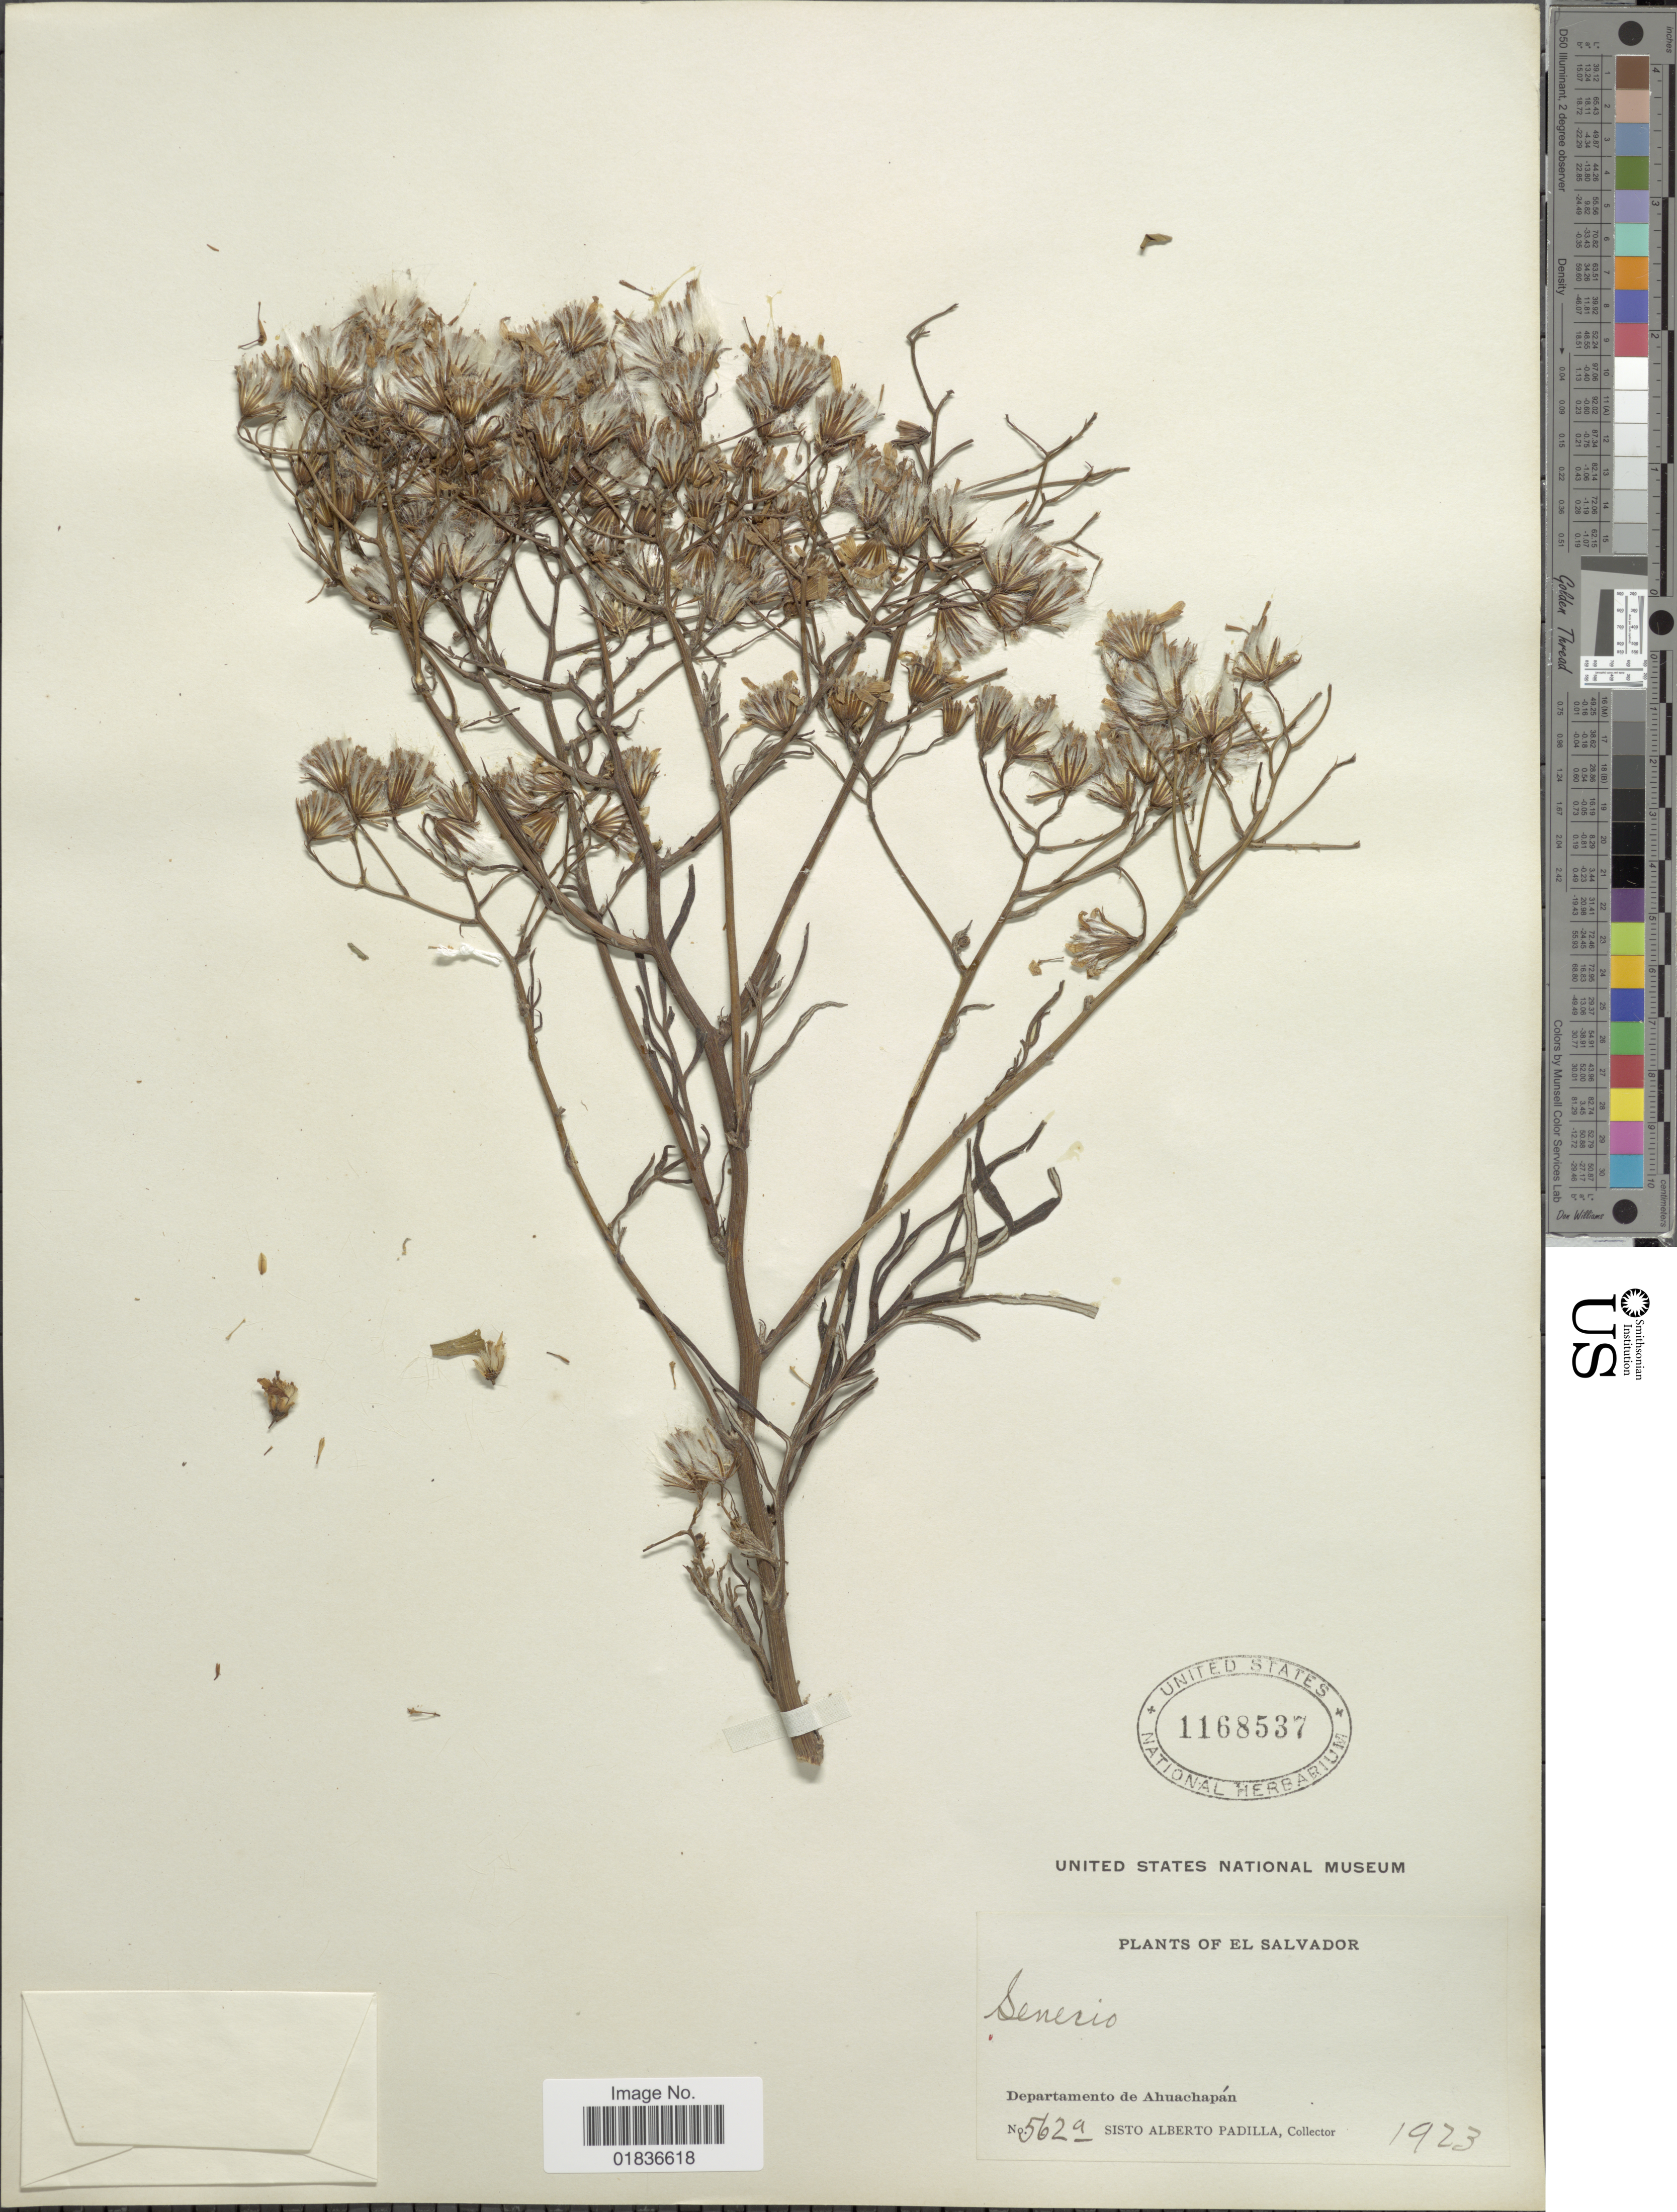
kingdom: Plantae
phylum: Tracheophyta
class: Magnoliopsida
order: Asterales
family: Asteraceae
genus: Senecio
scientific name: Senecio sp.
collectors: S. A. Padilla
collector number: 562a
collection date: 1923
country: El Salvador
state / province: Ahuachapan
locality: Departamento de Ahuachapan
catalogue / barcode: US 1168537